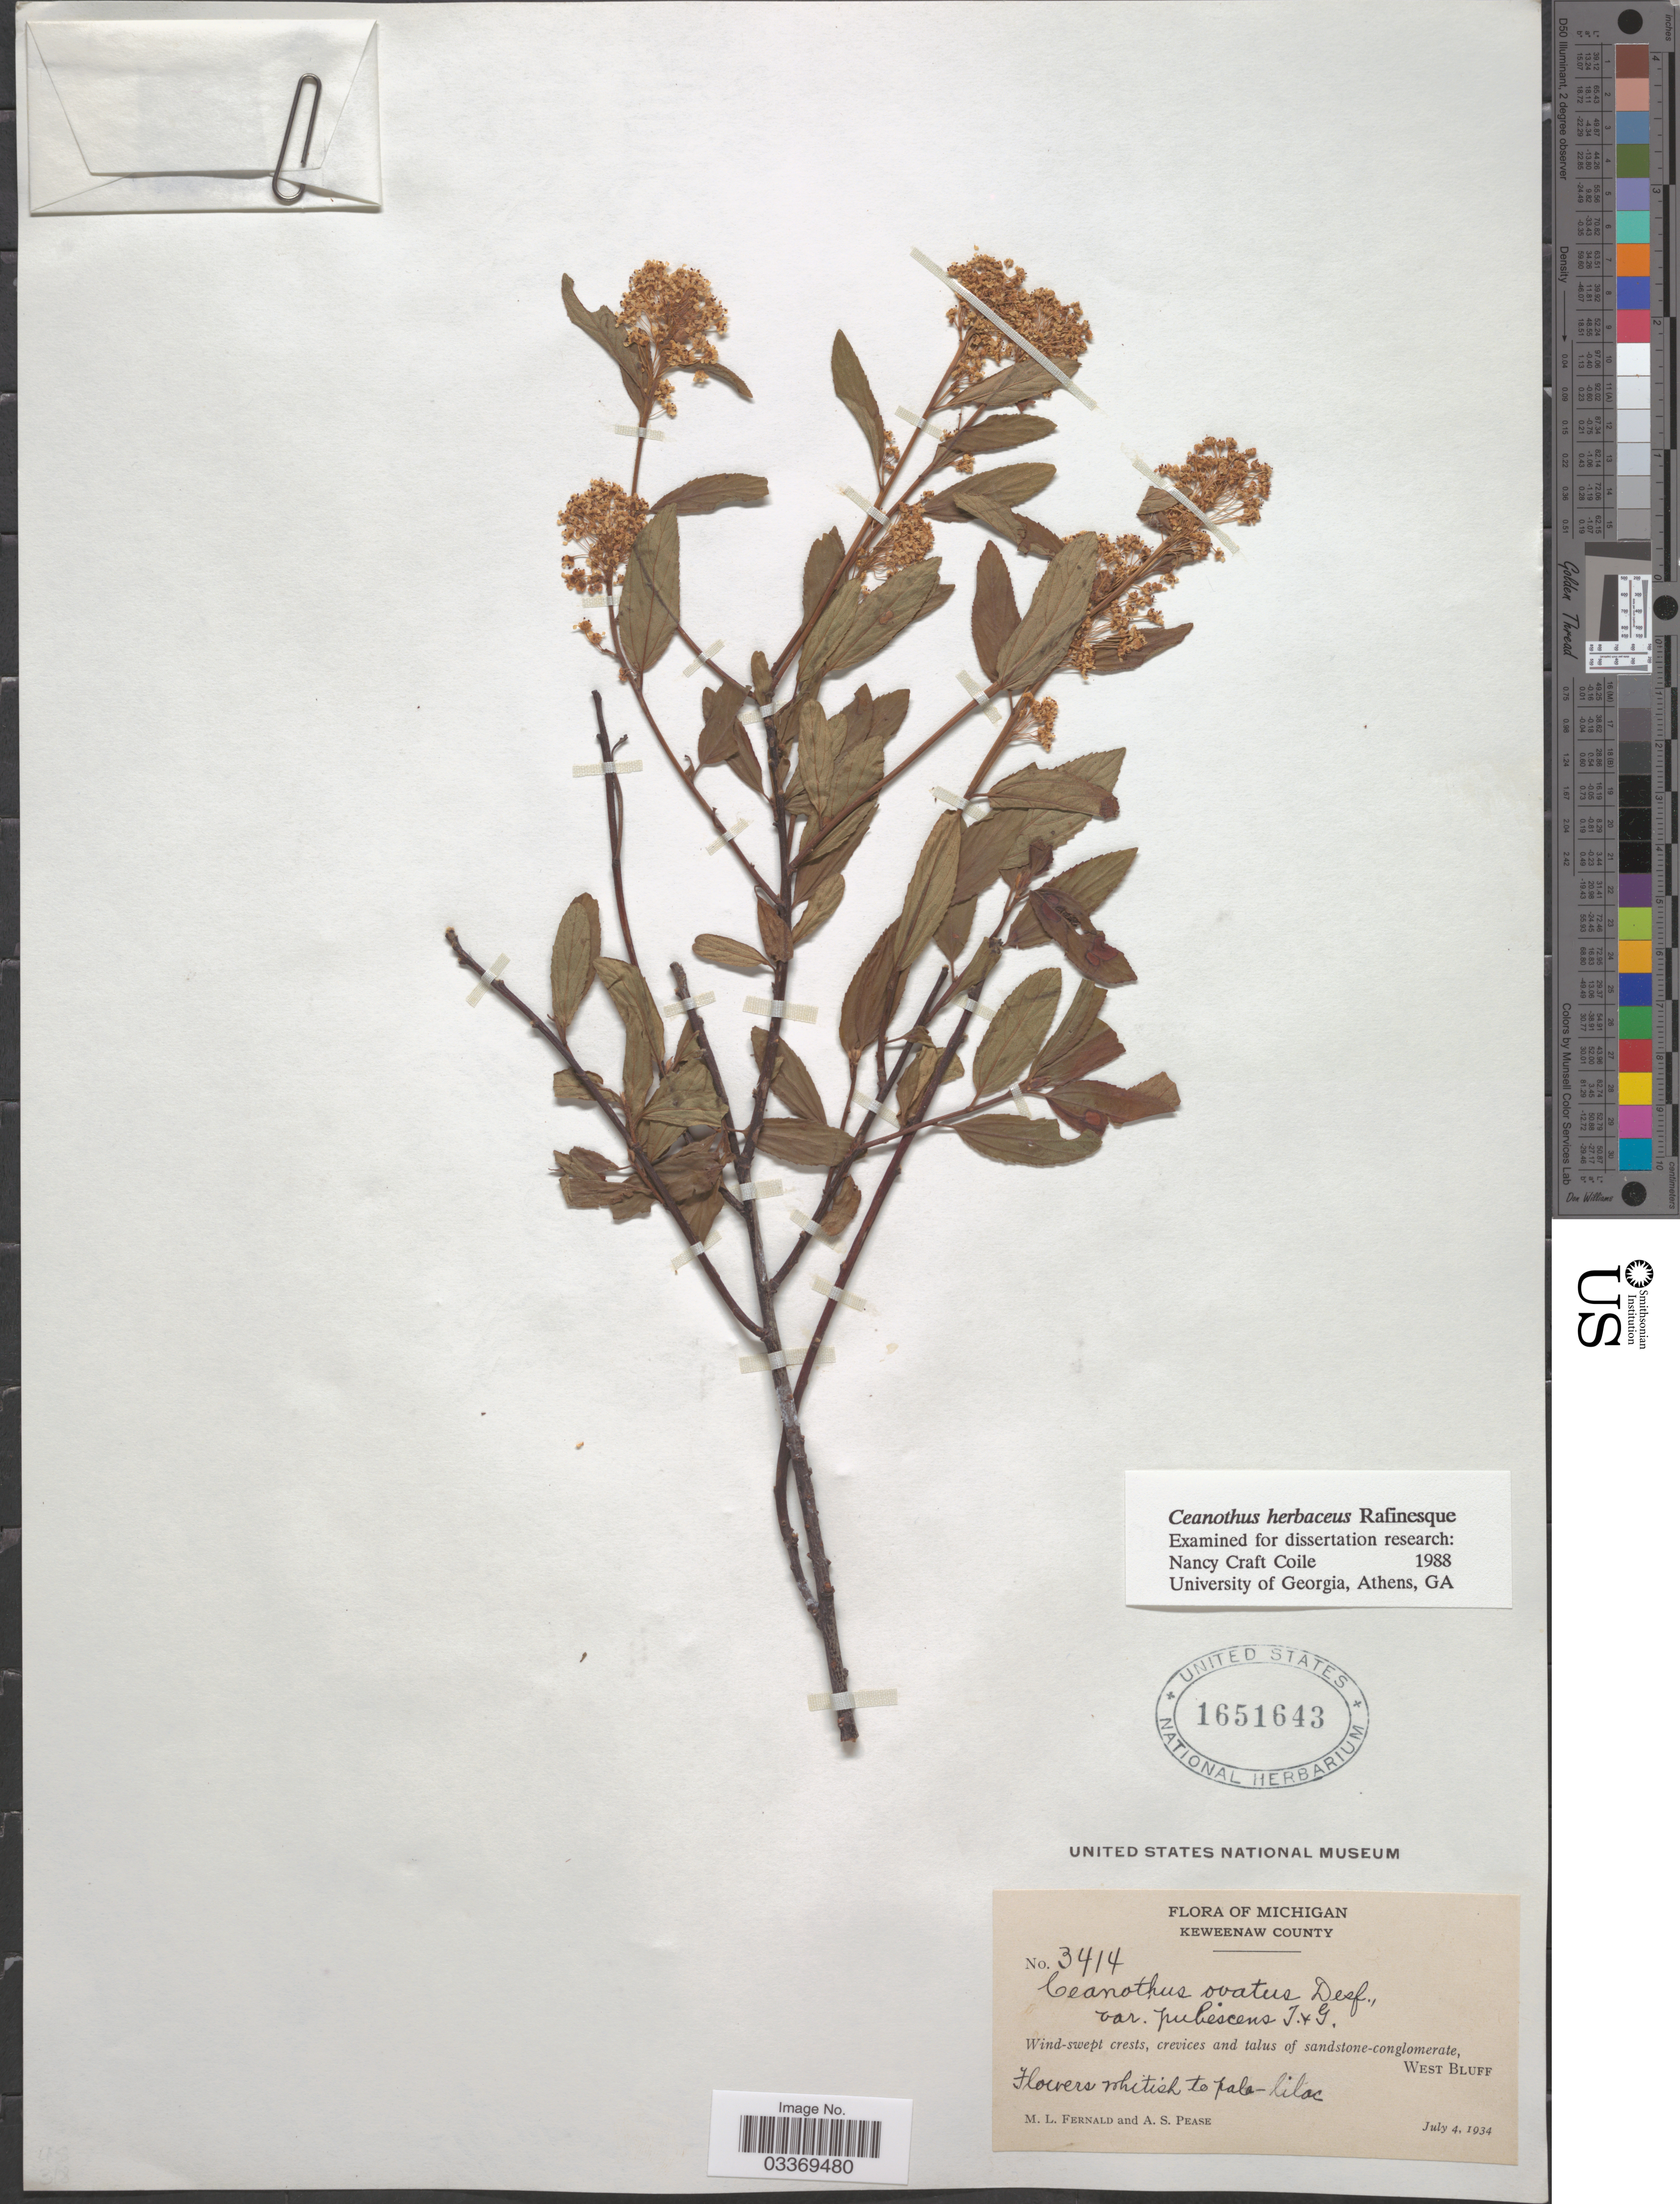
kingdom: Plantae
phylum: Tracheophyta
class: Magnoliopsida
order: Rosales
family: Rhamnaceae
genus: Ceanothus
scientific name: Ceanothus ovatus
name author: Desf.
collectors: M. L. Fernald & A. S. Pease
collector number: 3414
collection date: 1934-07-04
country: United States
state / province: Michigan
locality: Keweenaw County. West Bluff.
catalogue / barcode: US 1651643